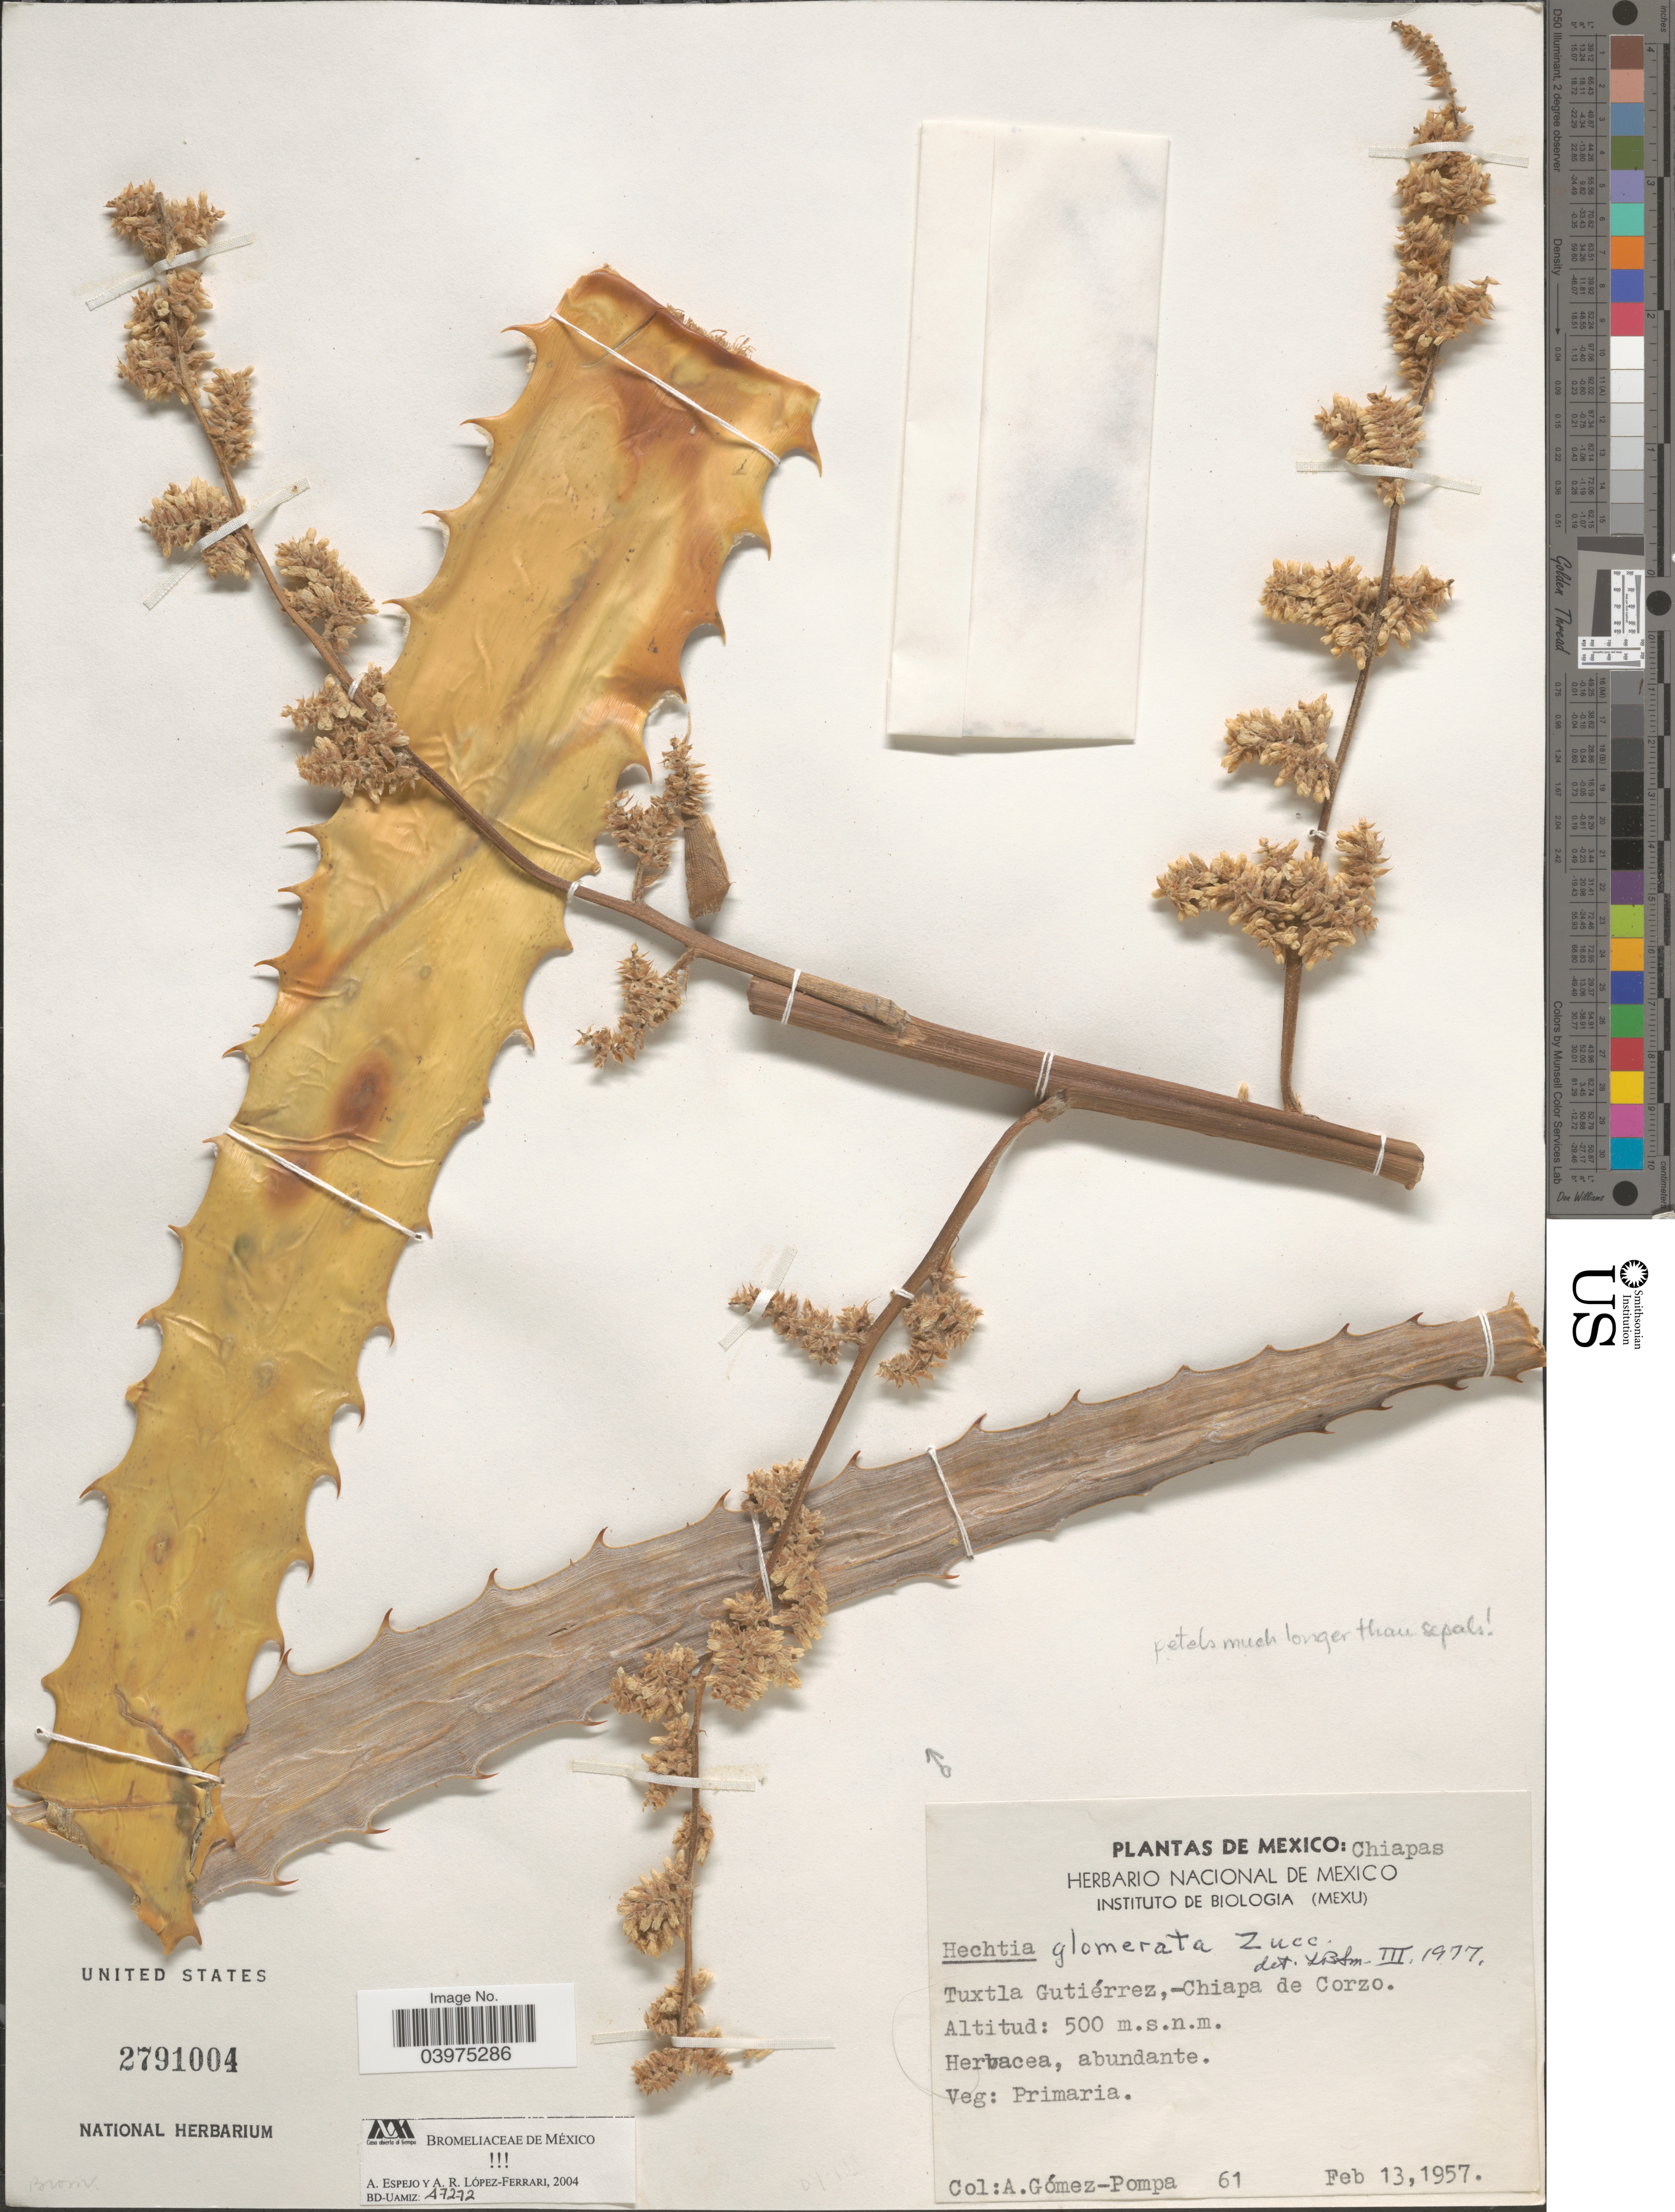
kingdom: Plantae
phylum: Tracheophyta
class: Liliopsida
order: Poales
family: Bromeliaceae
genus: Hechtia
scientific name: Hechtia scariosa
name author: L.B. Sm.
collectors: A. Gómez Pompa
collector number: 61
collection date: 1957-02-13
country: Mexico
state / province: Chiapas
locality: Tuxtla Gutiérrez, -Chiapa de Corzo.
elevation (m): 500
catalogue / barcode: US 2791004